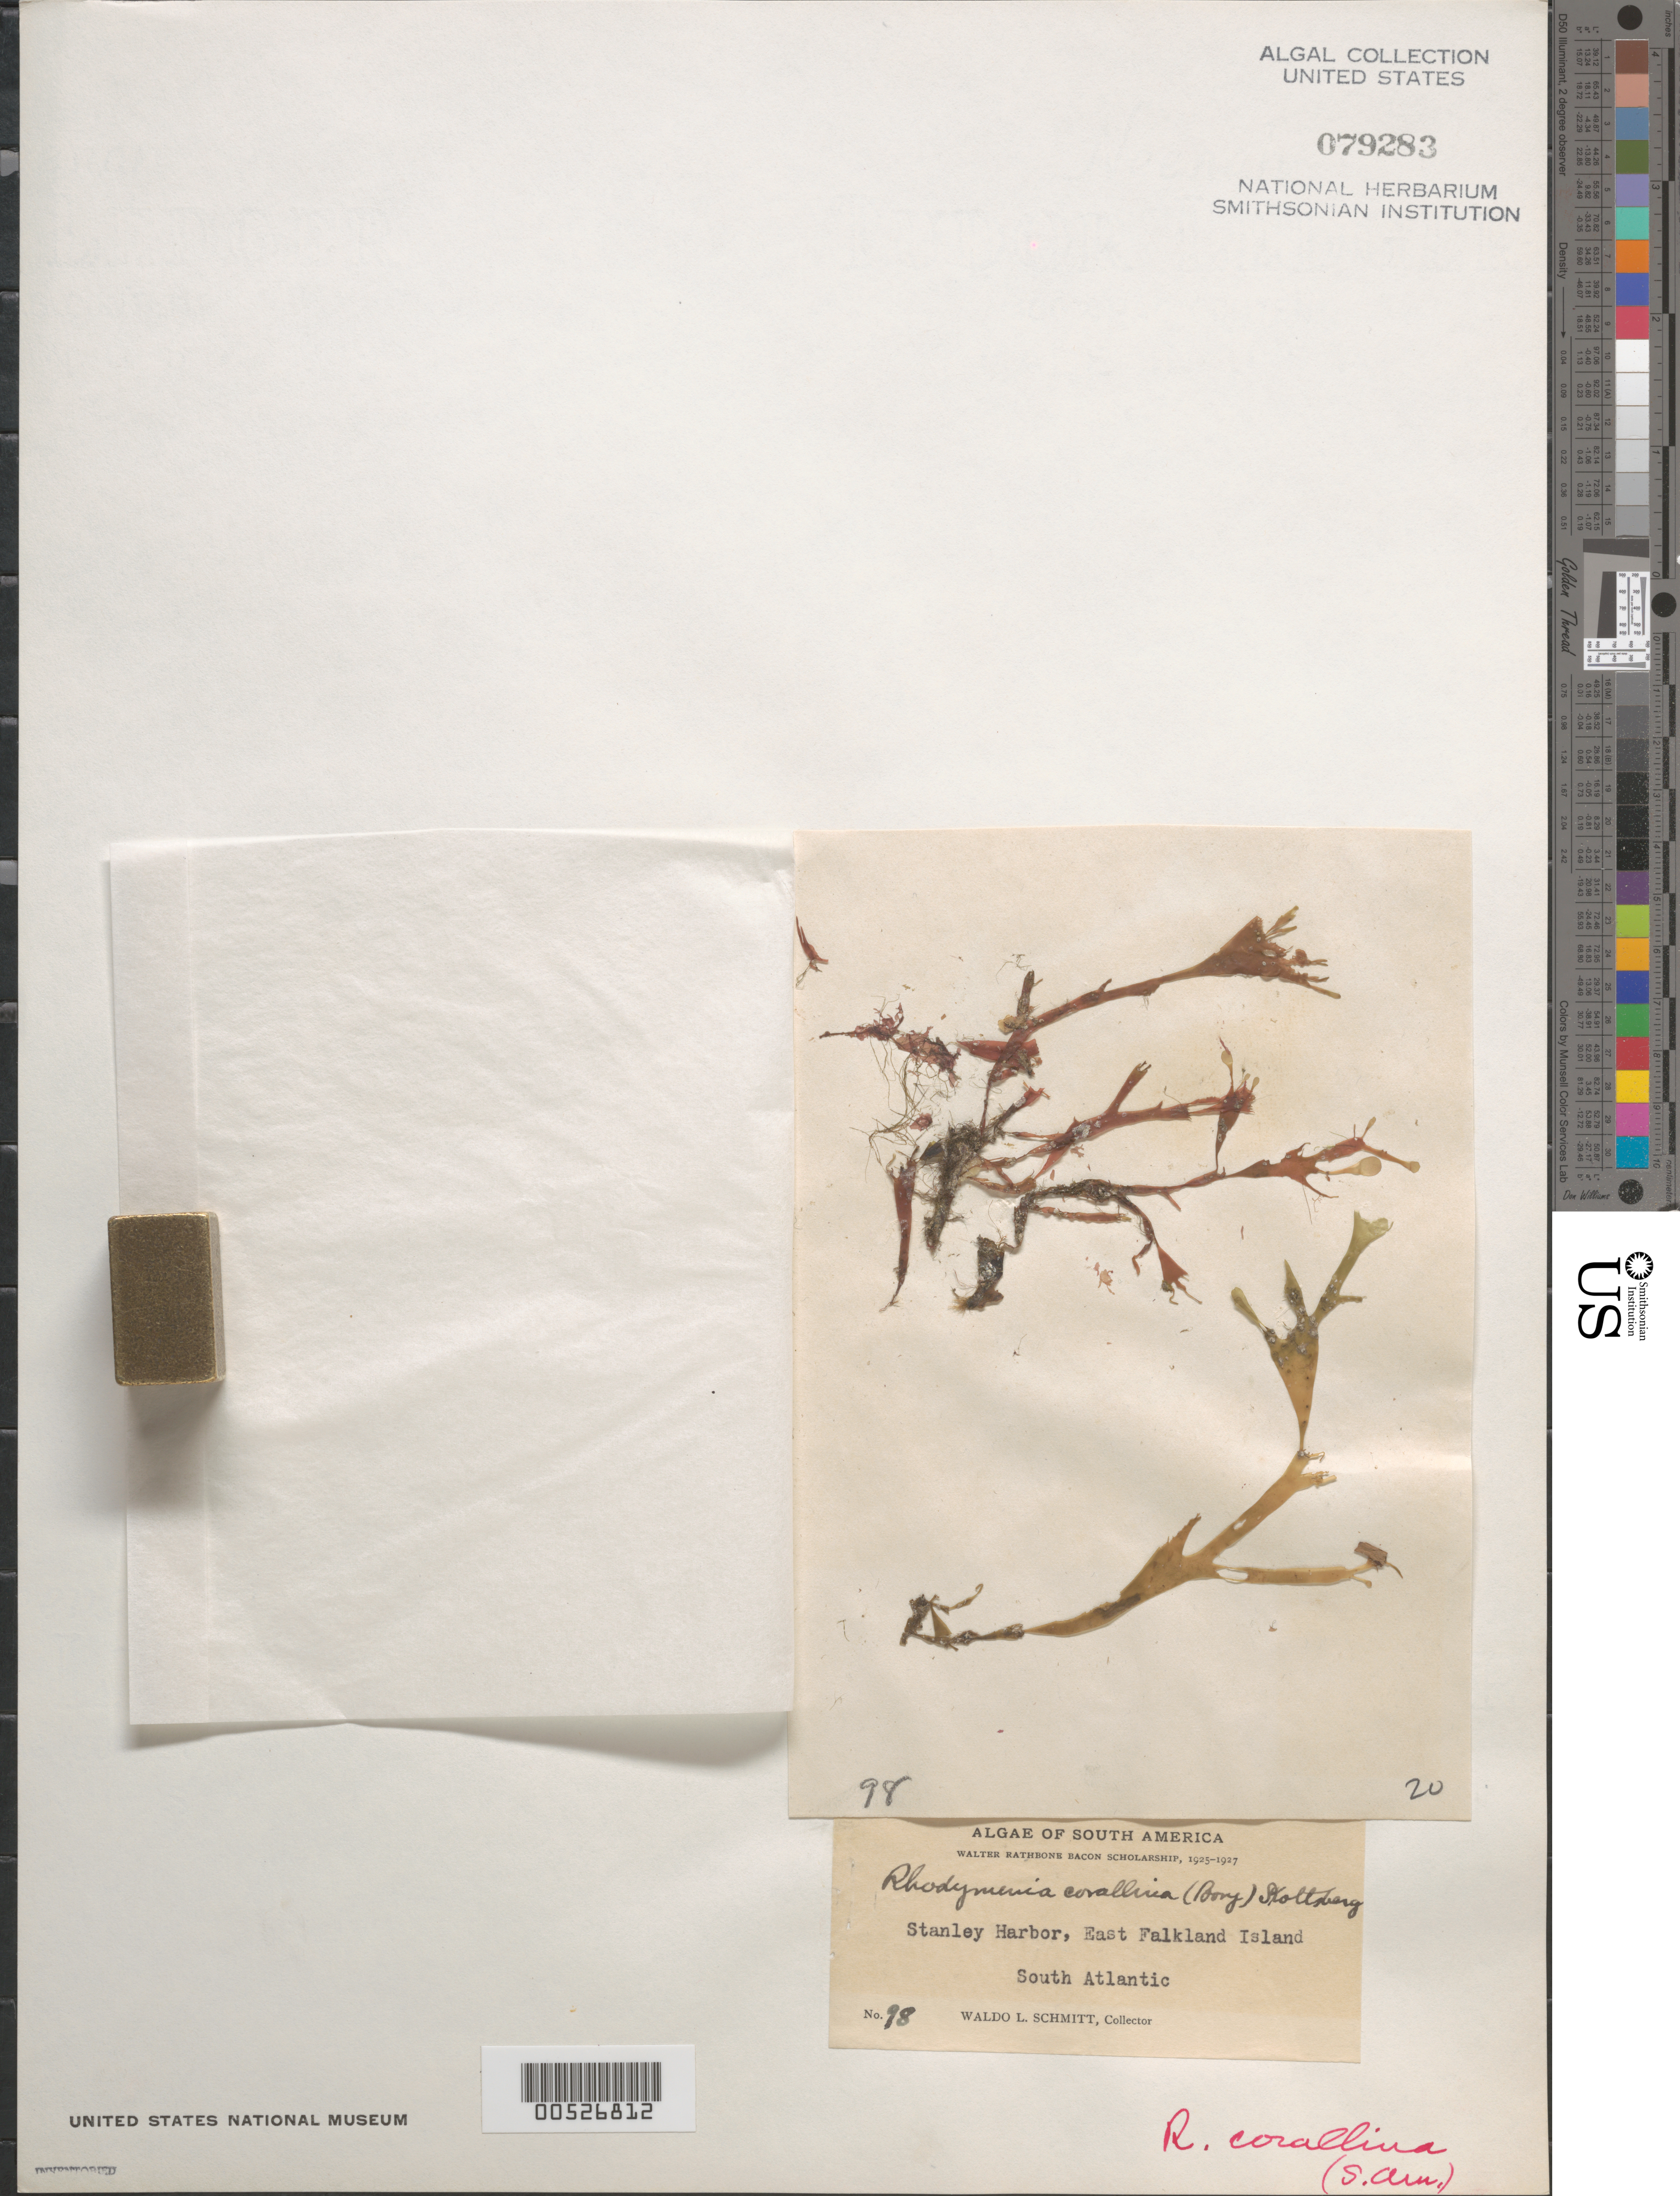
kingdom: Plantae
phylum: Rhodophyta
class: Florideophyceae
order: Rhodymeniales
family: Rhodymeniaceae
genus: Rhodymenia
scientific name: Rhodymenia corallina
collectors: W. L. Schmitt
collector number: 98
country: Falkland Islands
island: East Falkland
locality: Stanley Harbor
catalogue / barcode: US 79283